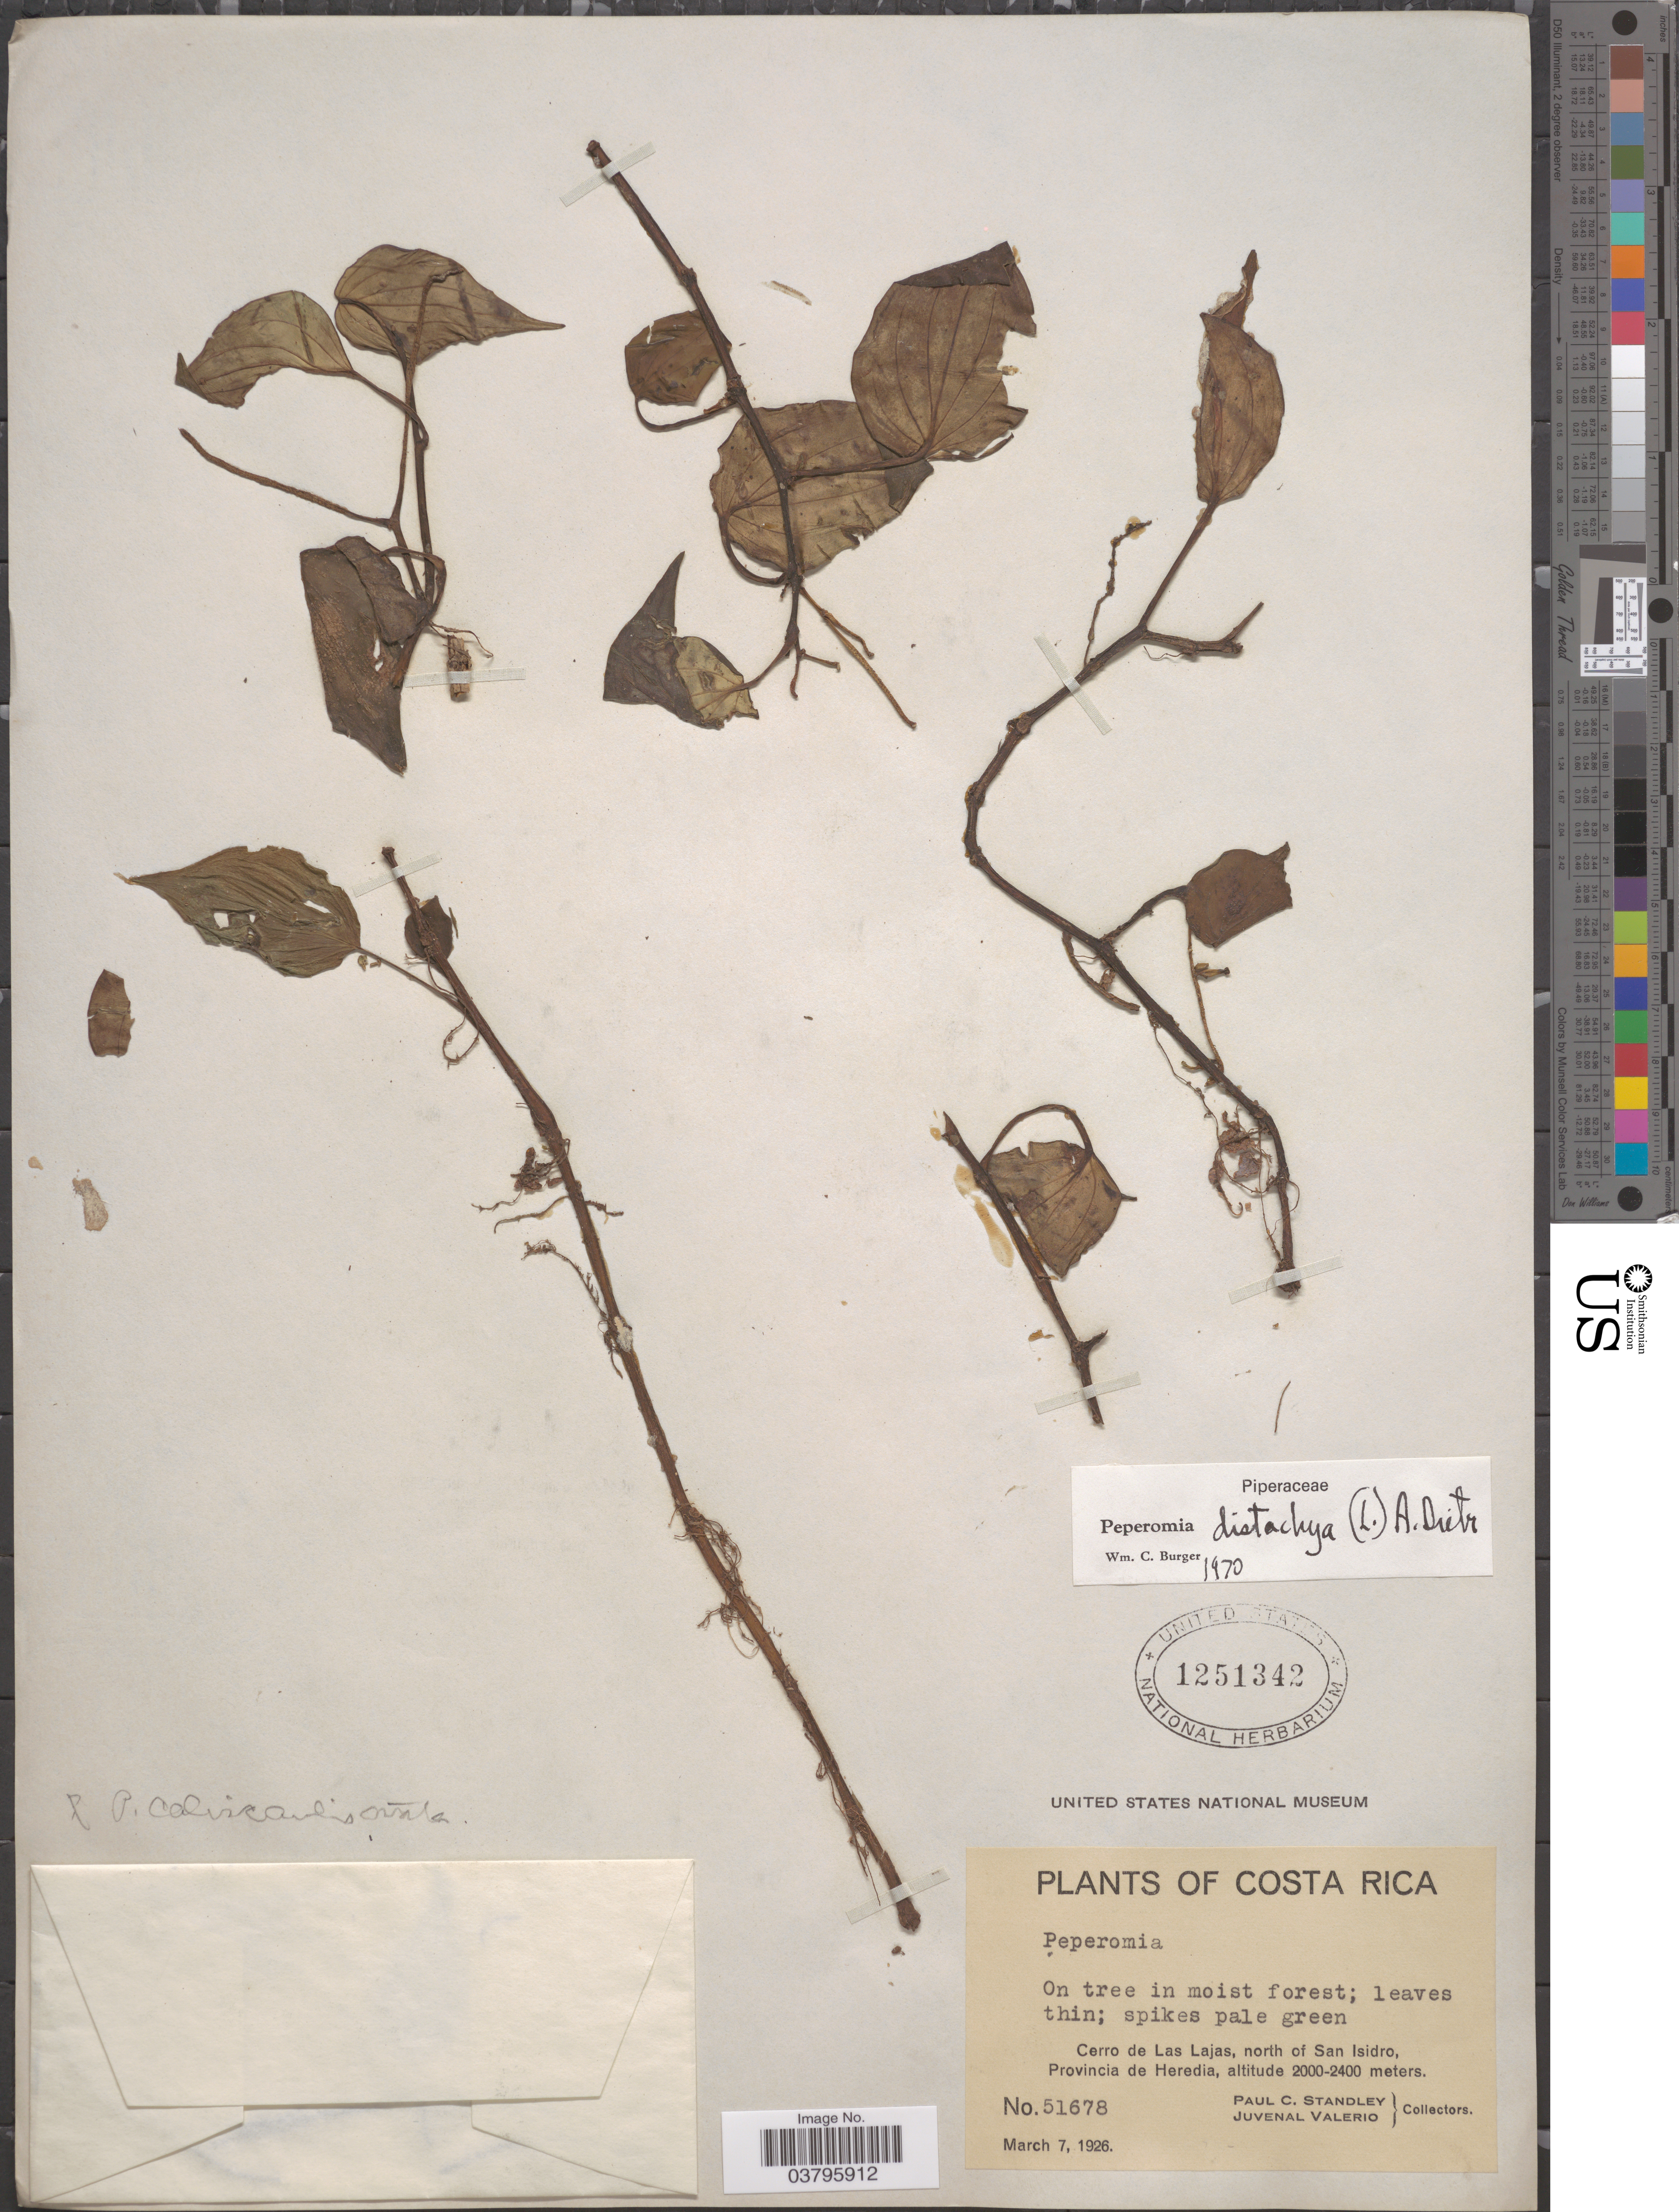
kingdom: Plantae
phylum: Tracheophyta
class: Magnoliopsida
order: Piperales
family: Piperaceae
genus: Peperomia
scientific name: Peperomia calvicaulis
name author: C. DC.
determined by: Jiménez, José Estaban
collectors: P. C. Standley & J. Valerio R.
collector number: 51678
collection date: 1926-03-07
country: Costa Rica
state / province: Heredia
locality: Cerro de Las Lajas, north of San Isidro.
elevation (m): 2000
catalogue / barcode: US 1251342